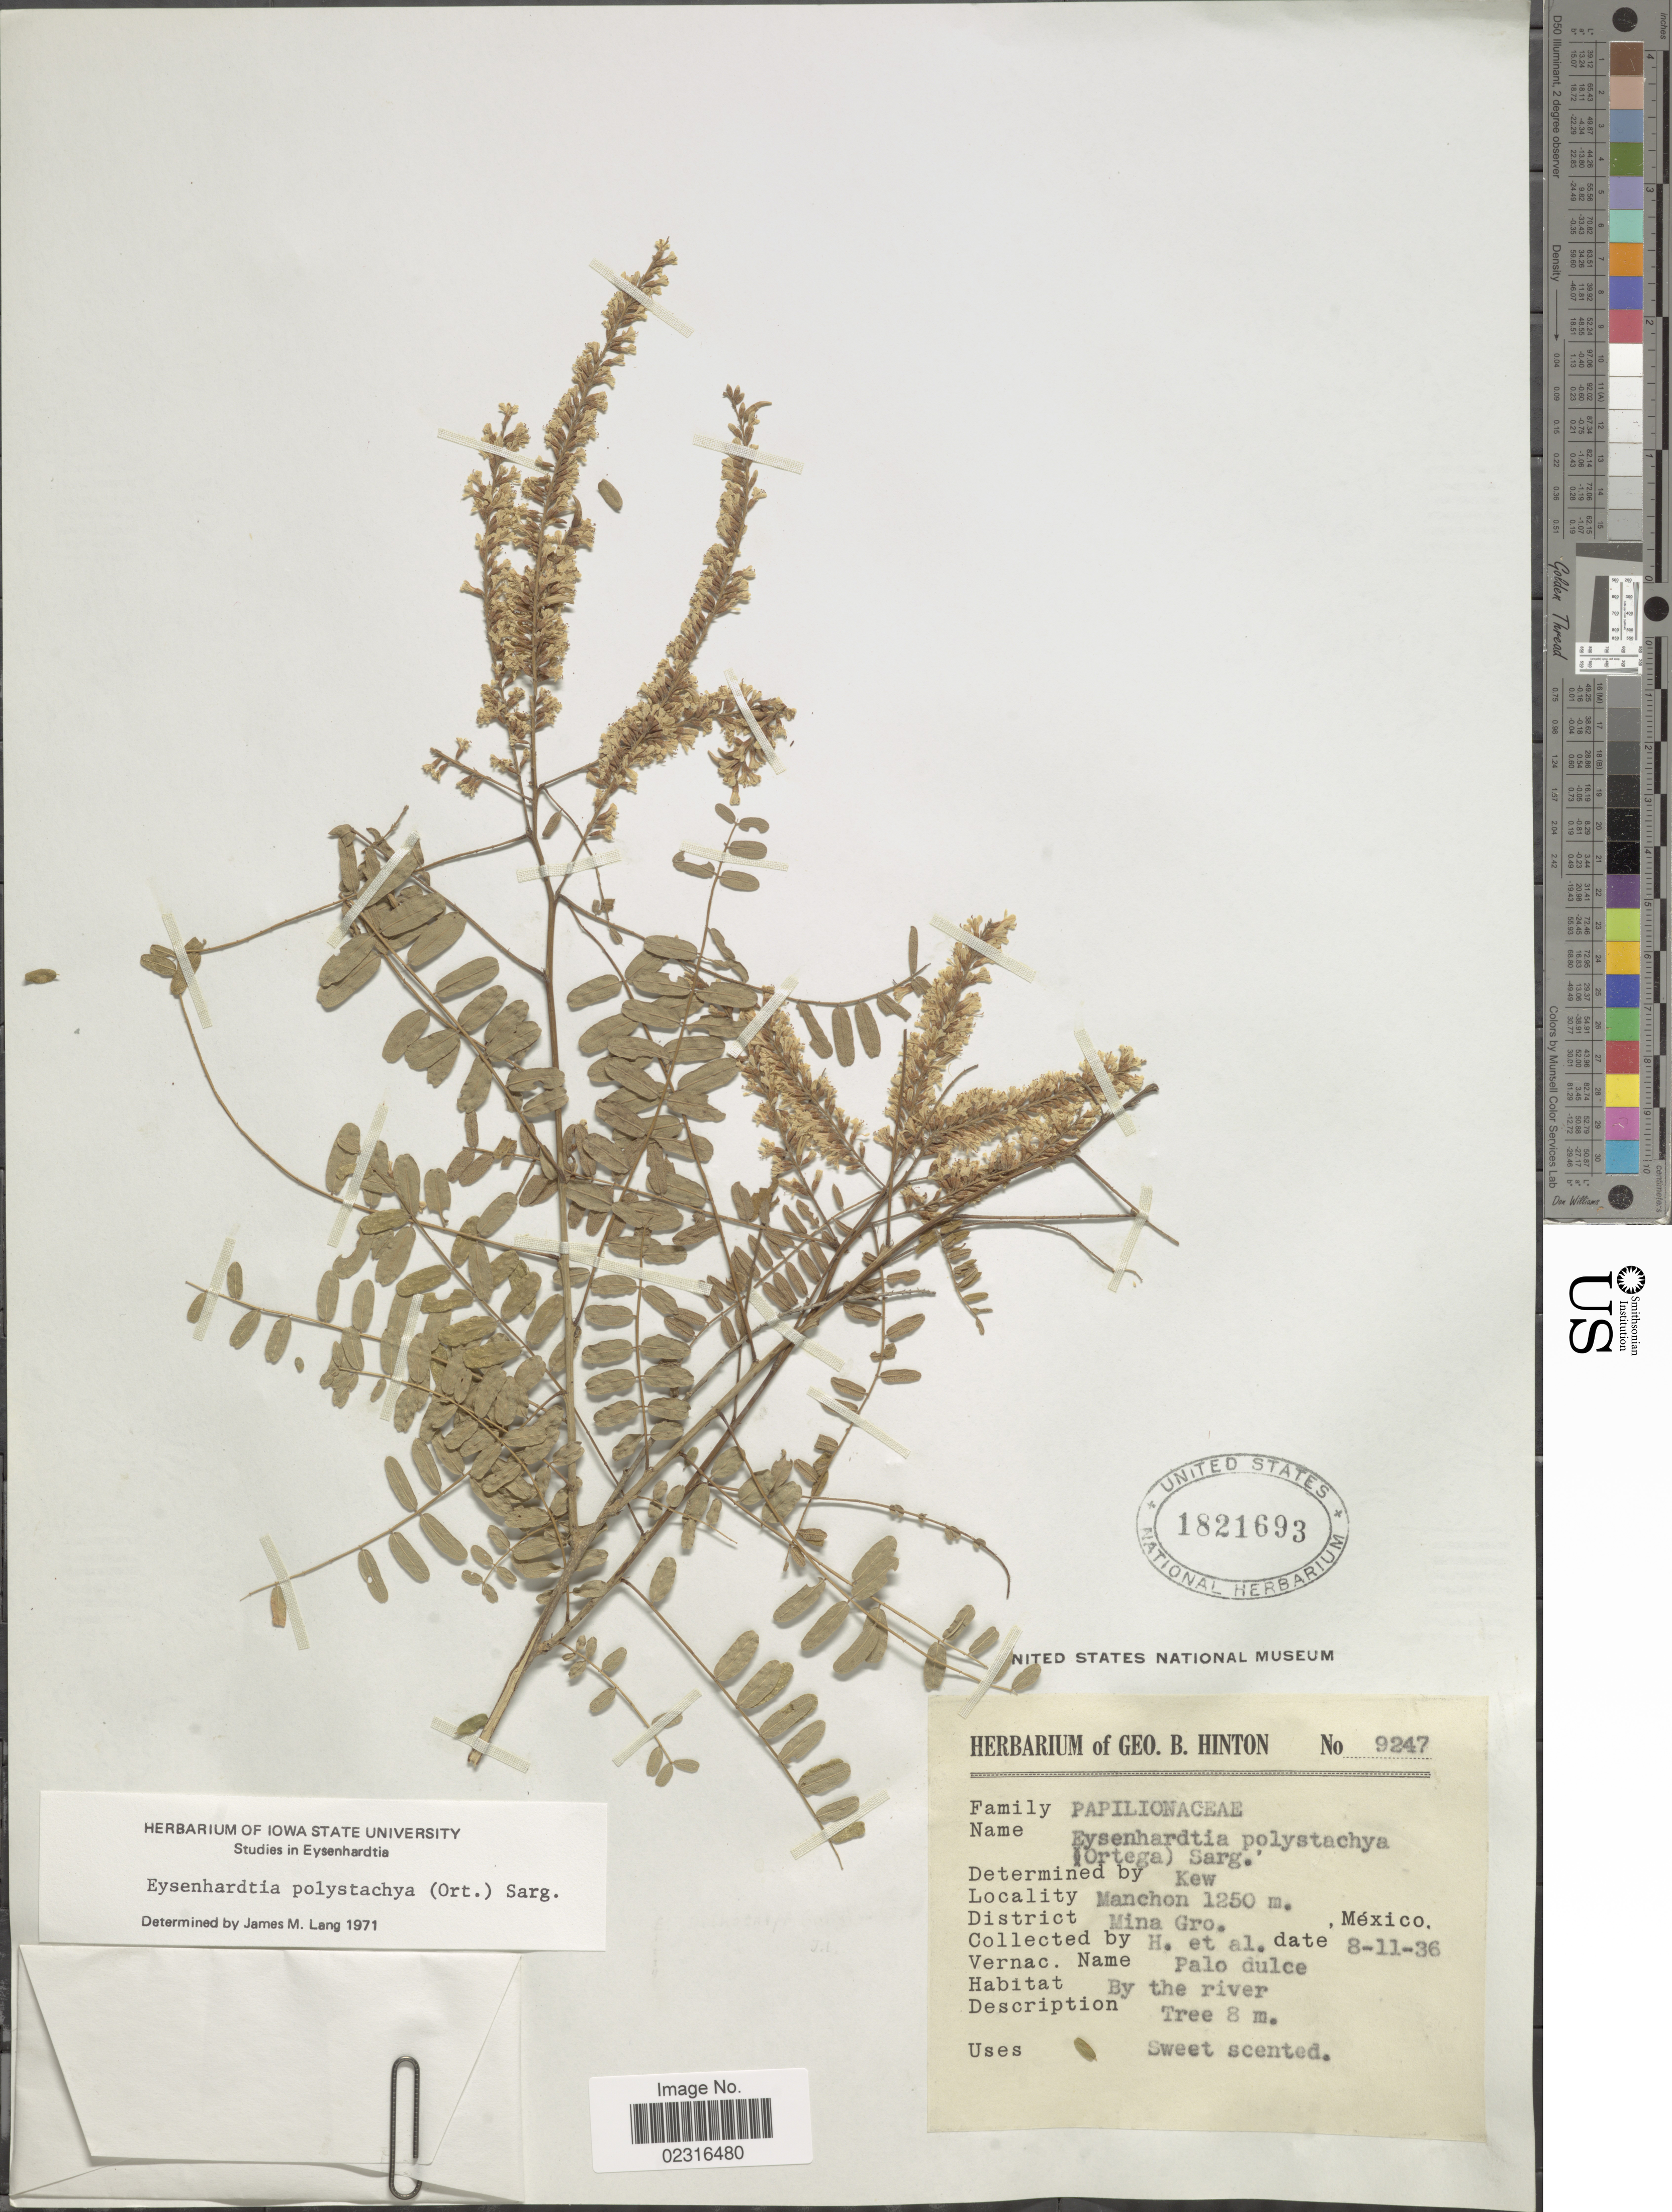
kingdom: Plantae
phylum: Tracheophyta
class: Magnoliopsida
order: Fabales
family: Fabaceae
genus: Eysenhardtia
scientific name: Eysenhardtia polystachya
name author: (Ortega) Sarg.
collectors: G. B. Hinton & et al.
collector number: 9247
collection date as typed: Transcribed d/m/y: 11/8/36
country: Mexico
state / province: Guerrero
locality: Manchon, District Mina, by the river.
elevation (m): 1250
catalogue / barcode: US 1821693